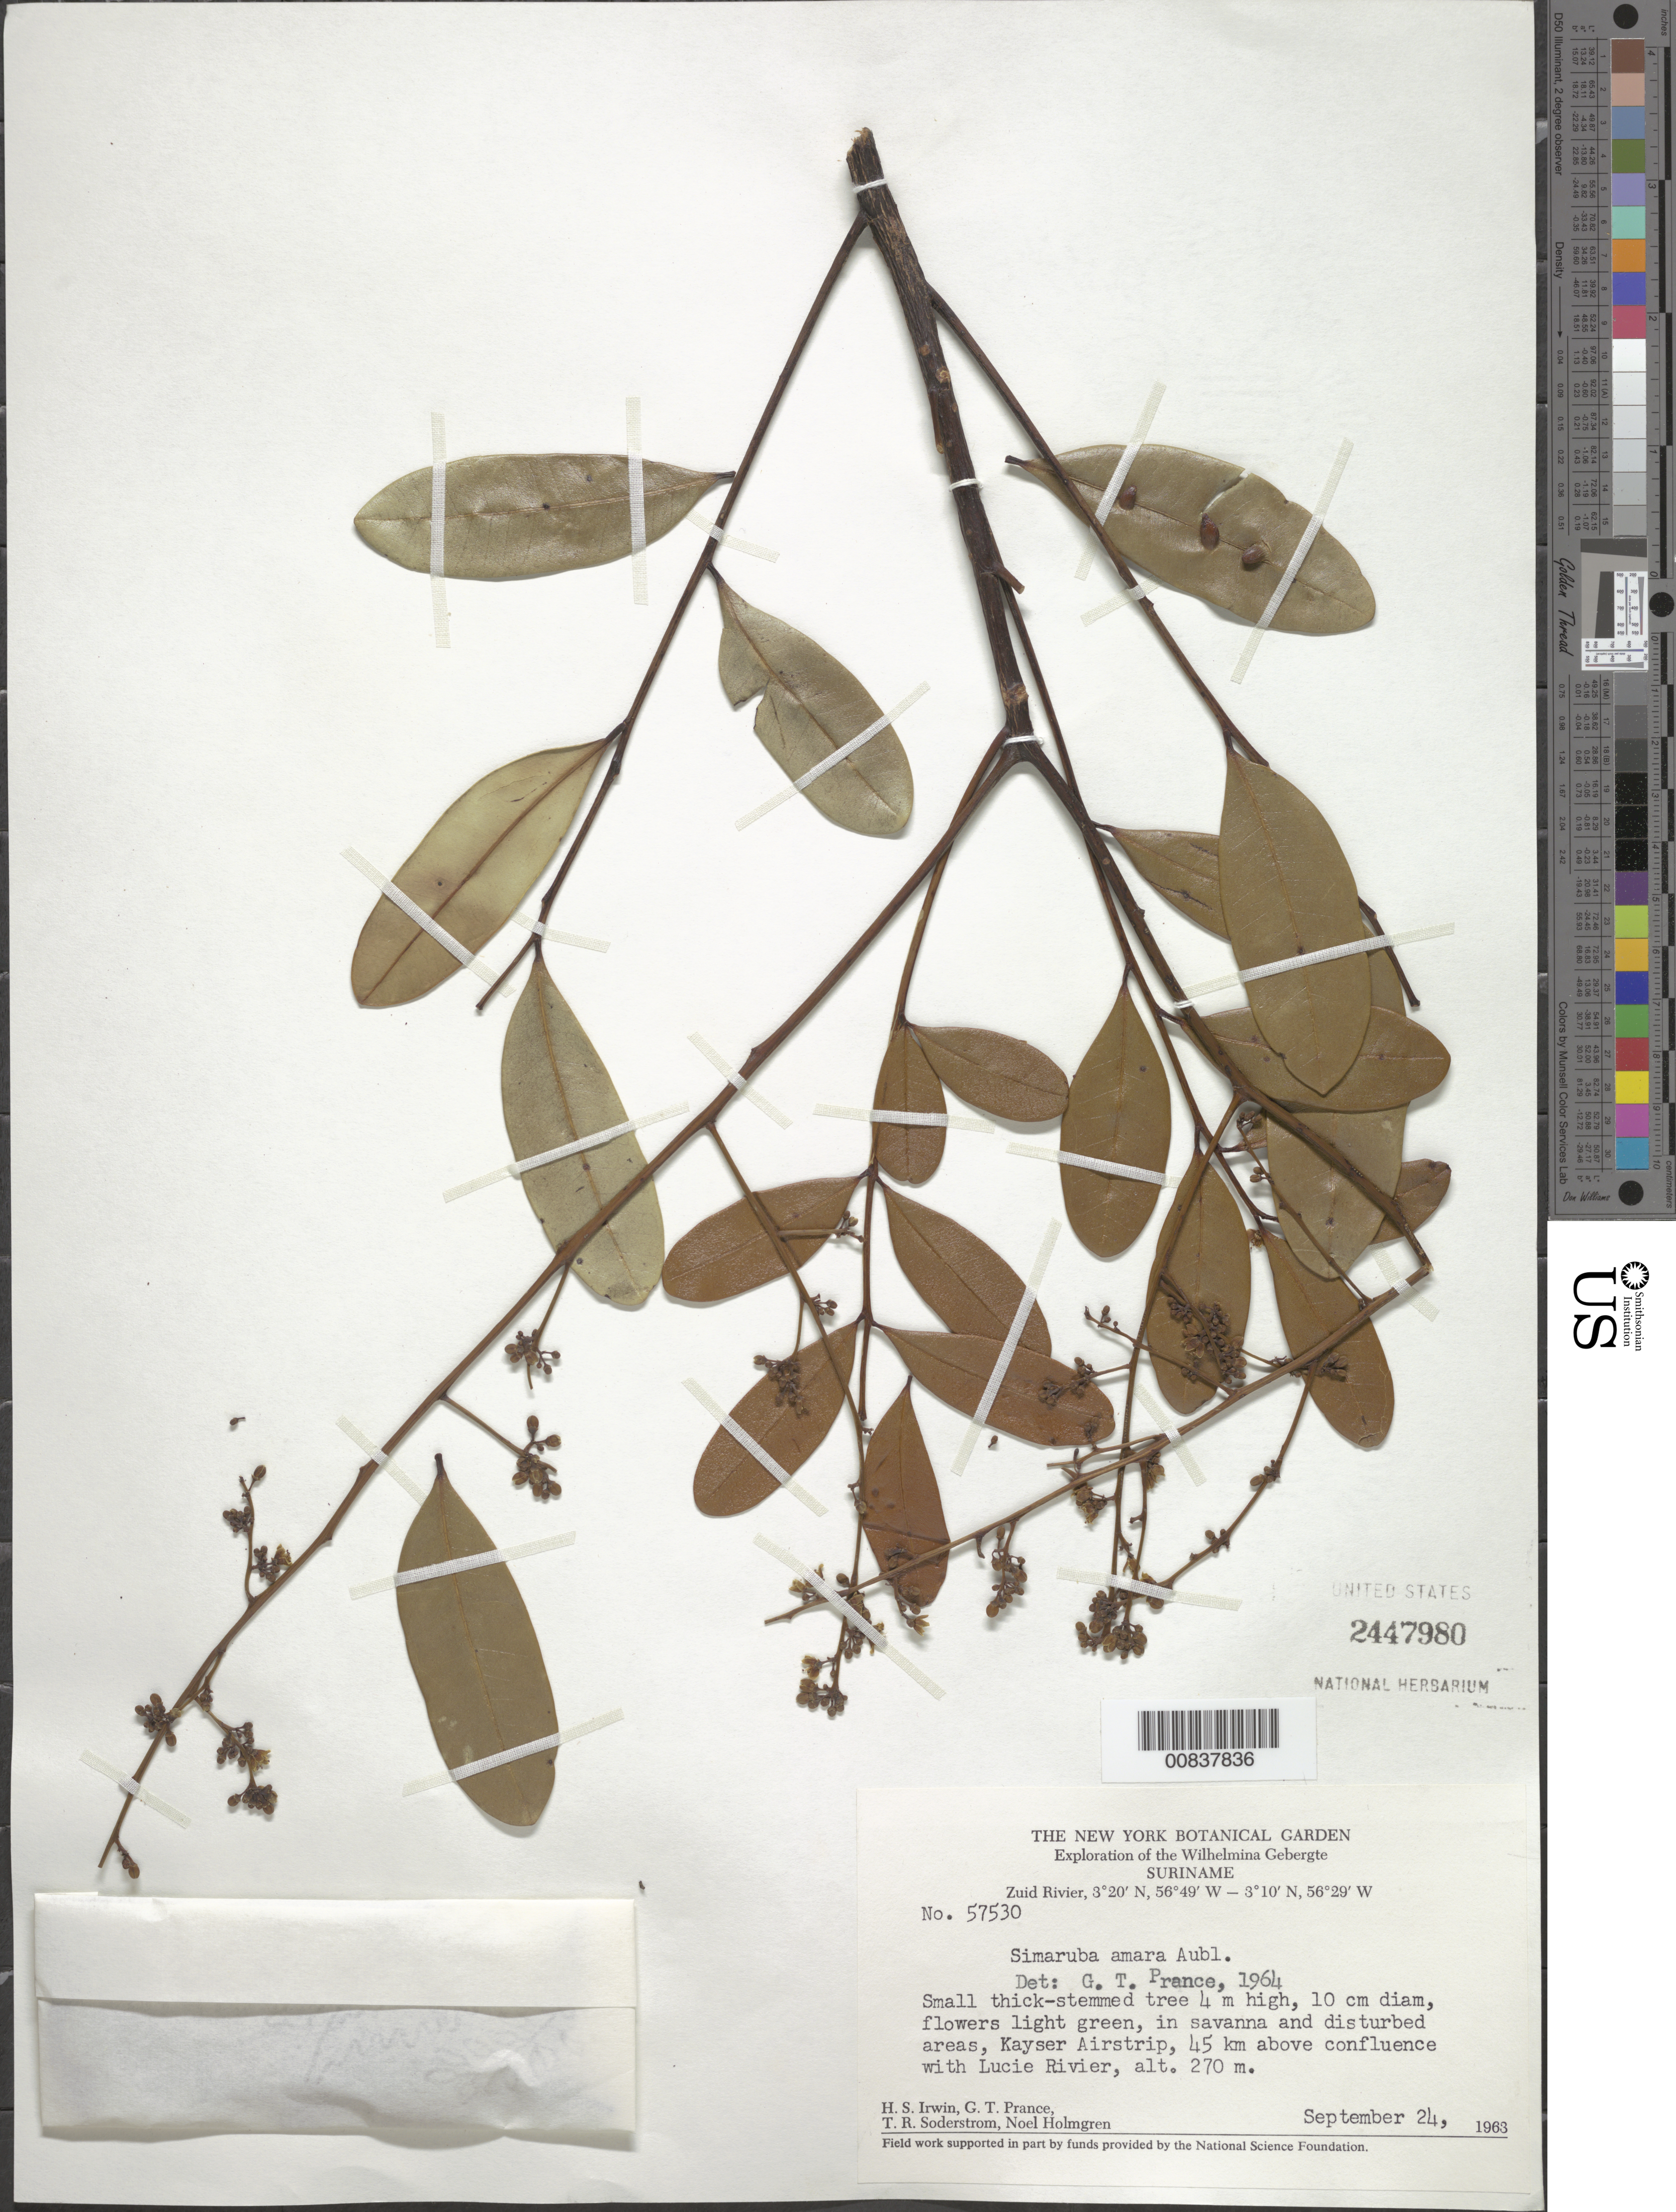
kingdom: Plantae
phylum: Tracheophyta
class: Magnoliopsida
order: Sapindales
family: Simaroubaceae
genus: Simarouba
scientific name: Simarouba amara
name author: Aubl.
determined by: Prance, G. T.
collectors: H. Irwin, G. T. Prance, T. R. Soderstrom & N. H. Holmgren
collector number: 57530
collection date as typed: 24-Sep-63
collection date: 1963-09-24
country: Suriname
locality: Kayser Airstrip, Zuid R., 45 km above confl. with Lucie R., Wilhelmina Gebergte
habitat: Savanna and disturbed areas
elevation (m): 270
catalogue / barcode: US 2447980